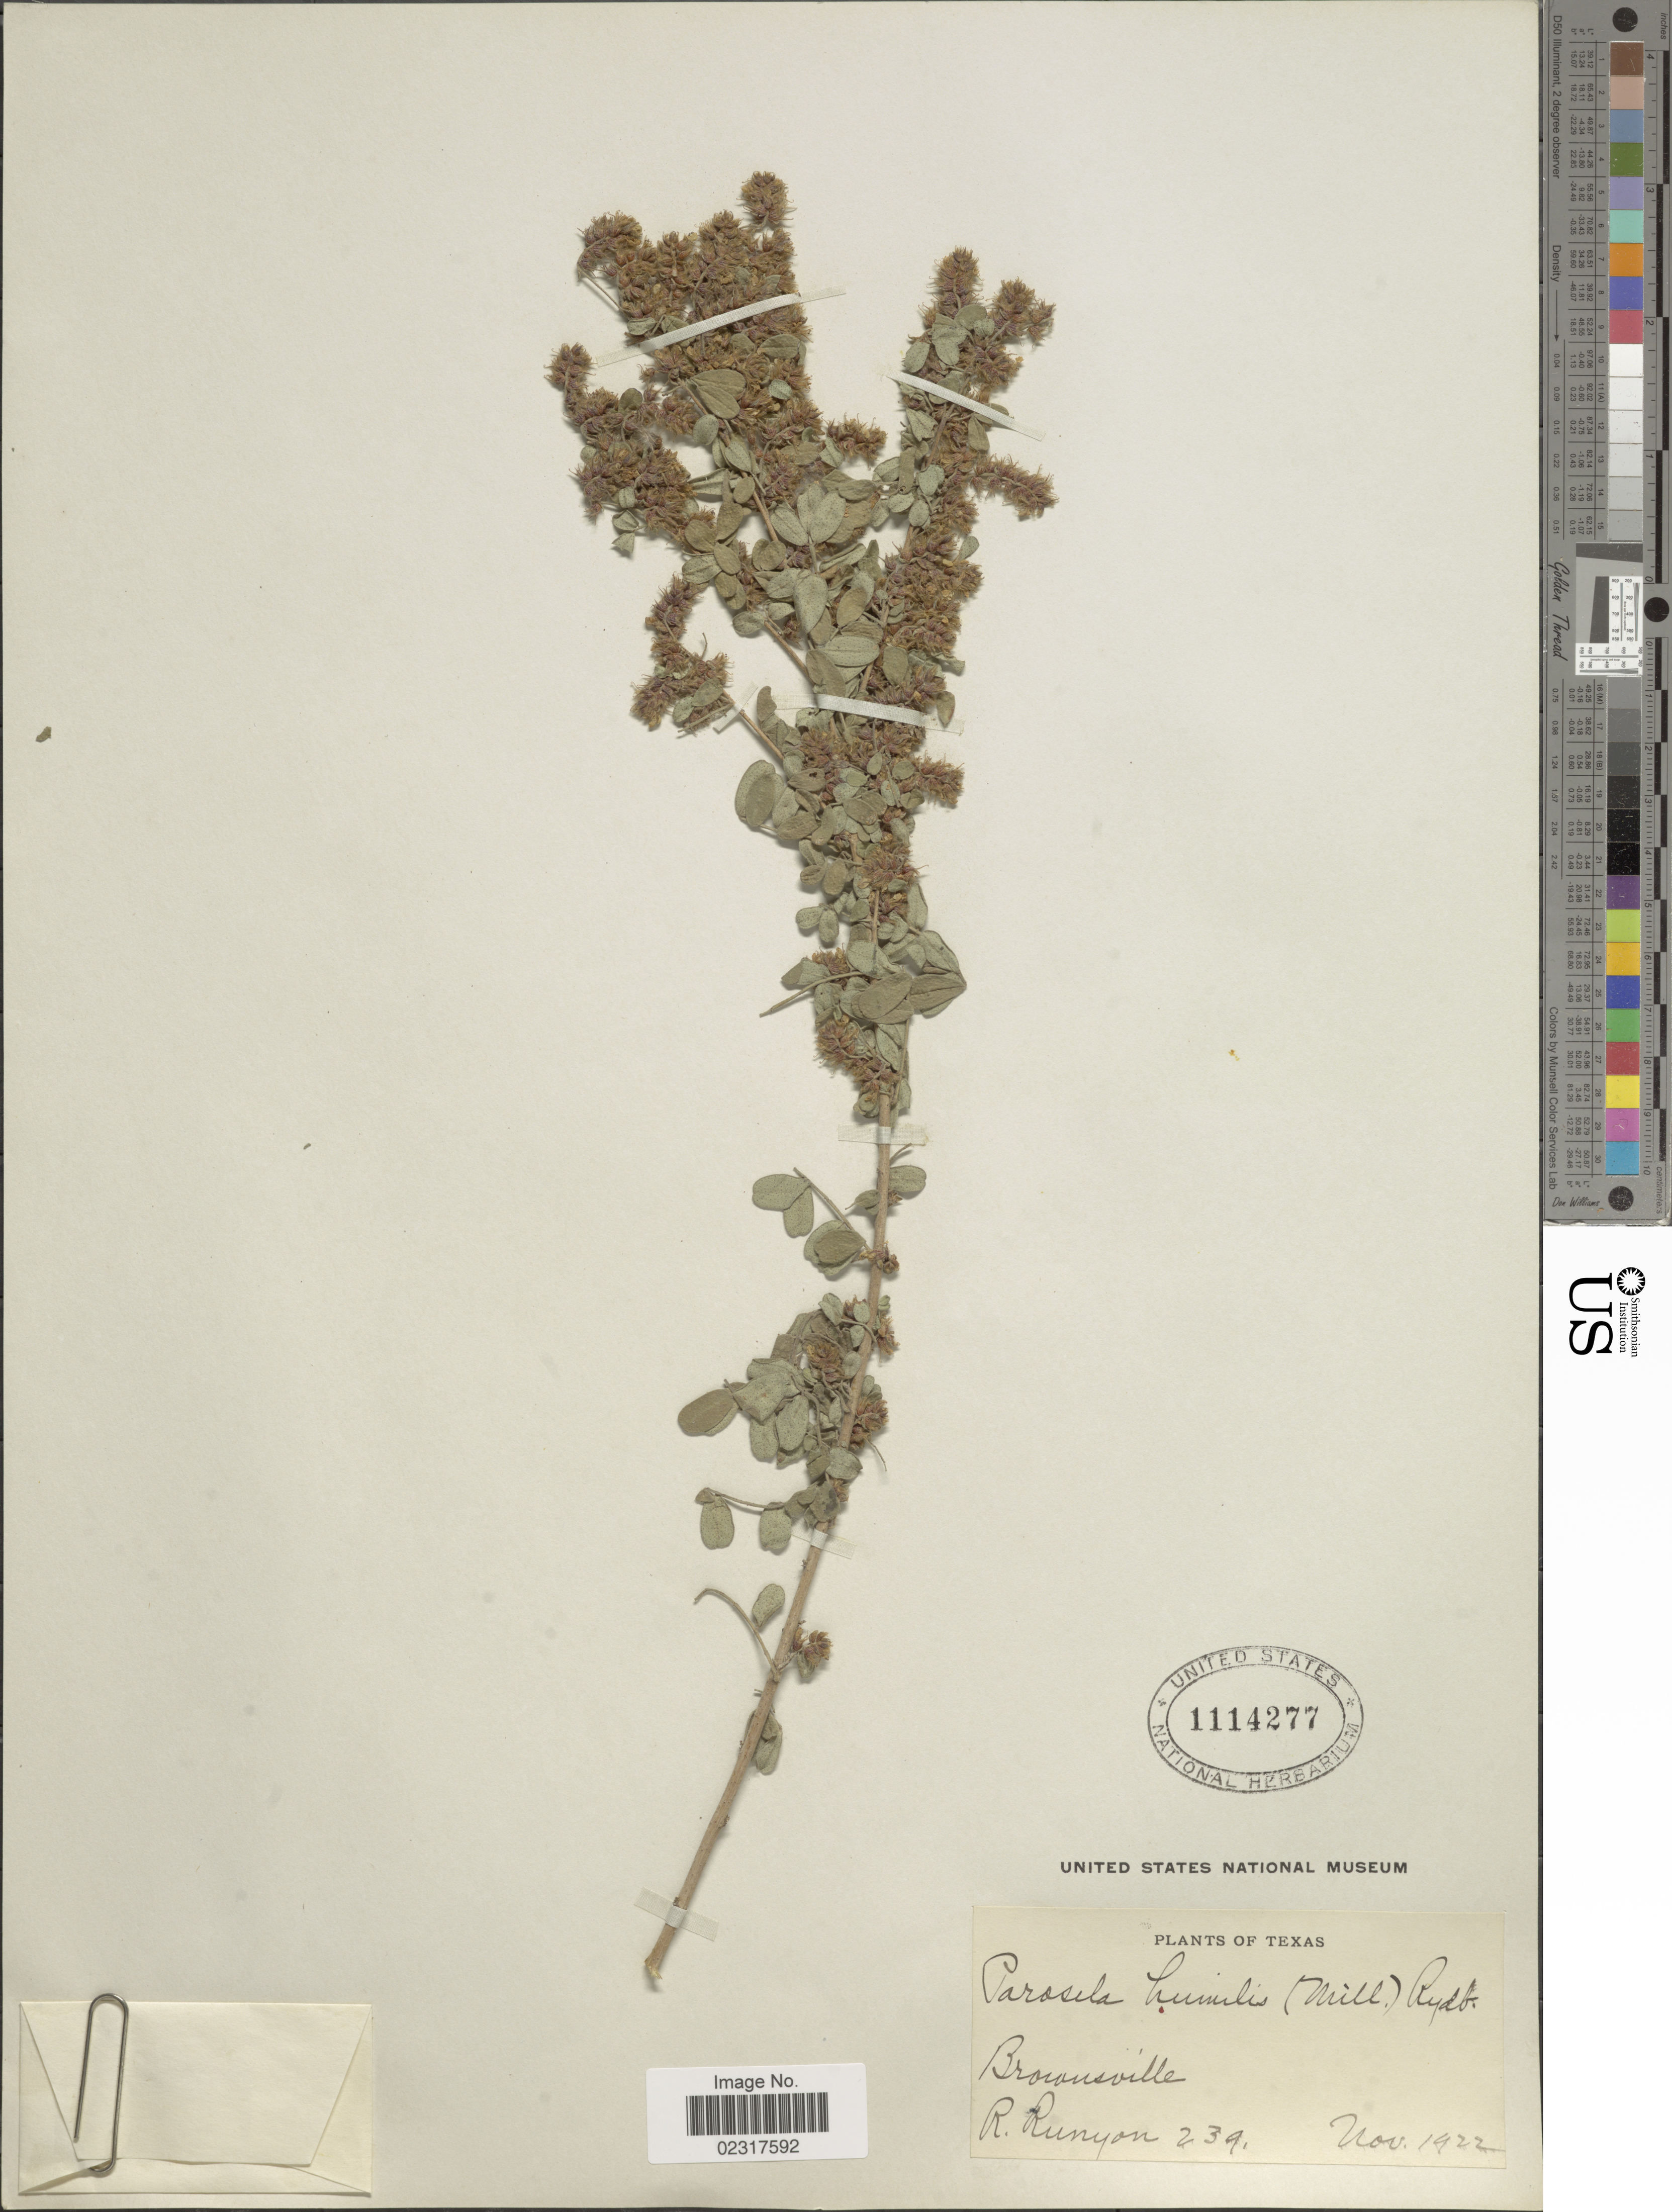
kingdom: Plantae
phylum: Tracheophyta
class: Magnoliopsida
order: Fabales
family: Fabaceae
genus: Dalea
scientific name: Dalea humilis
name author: G. Don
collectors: R. Runyon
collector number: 239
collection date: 1922-11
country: United States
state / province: Texas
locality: Brownsville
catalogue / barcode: US 1114277